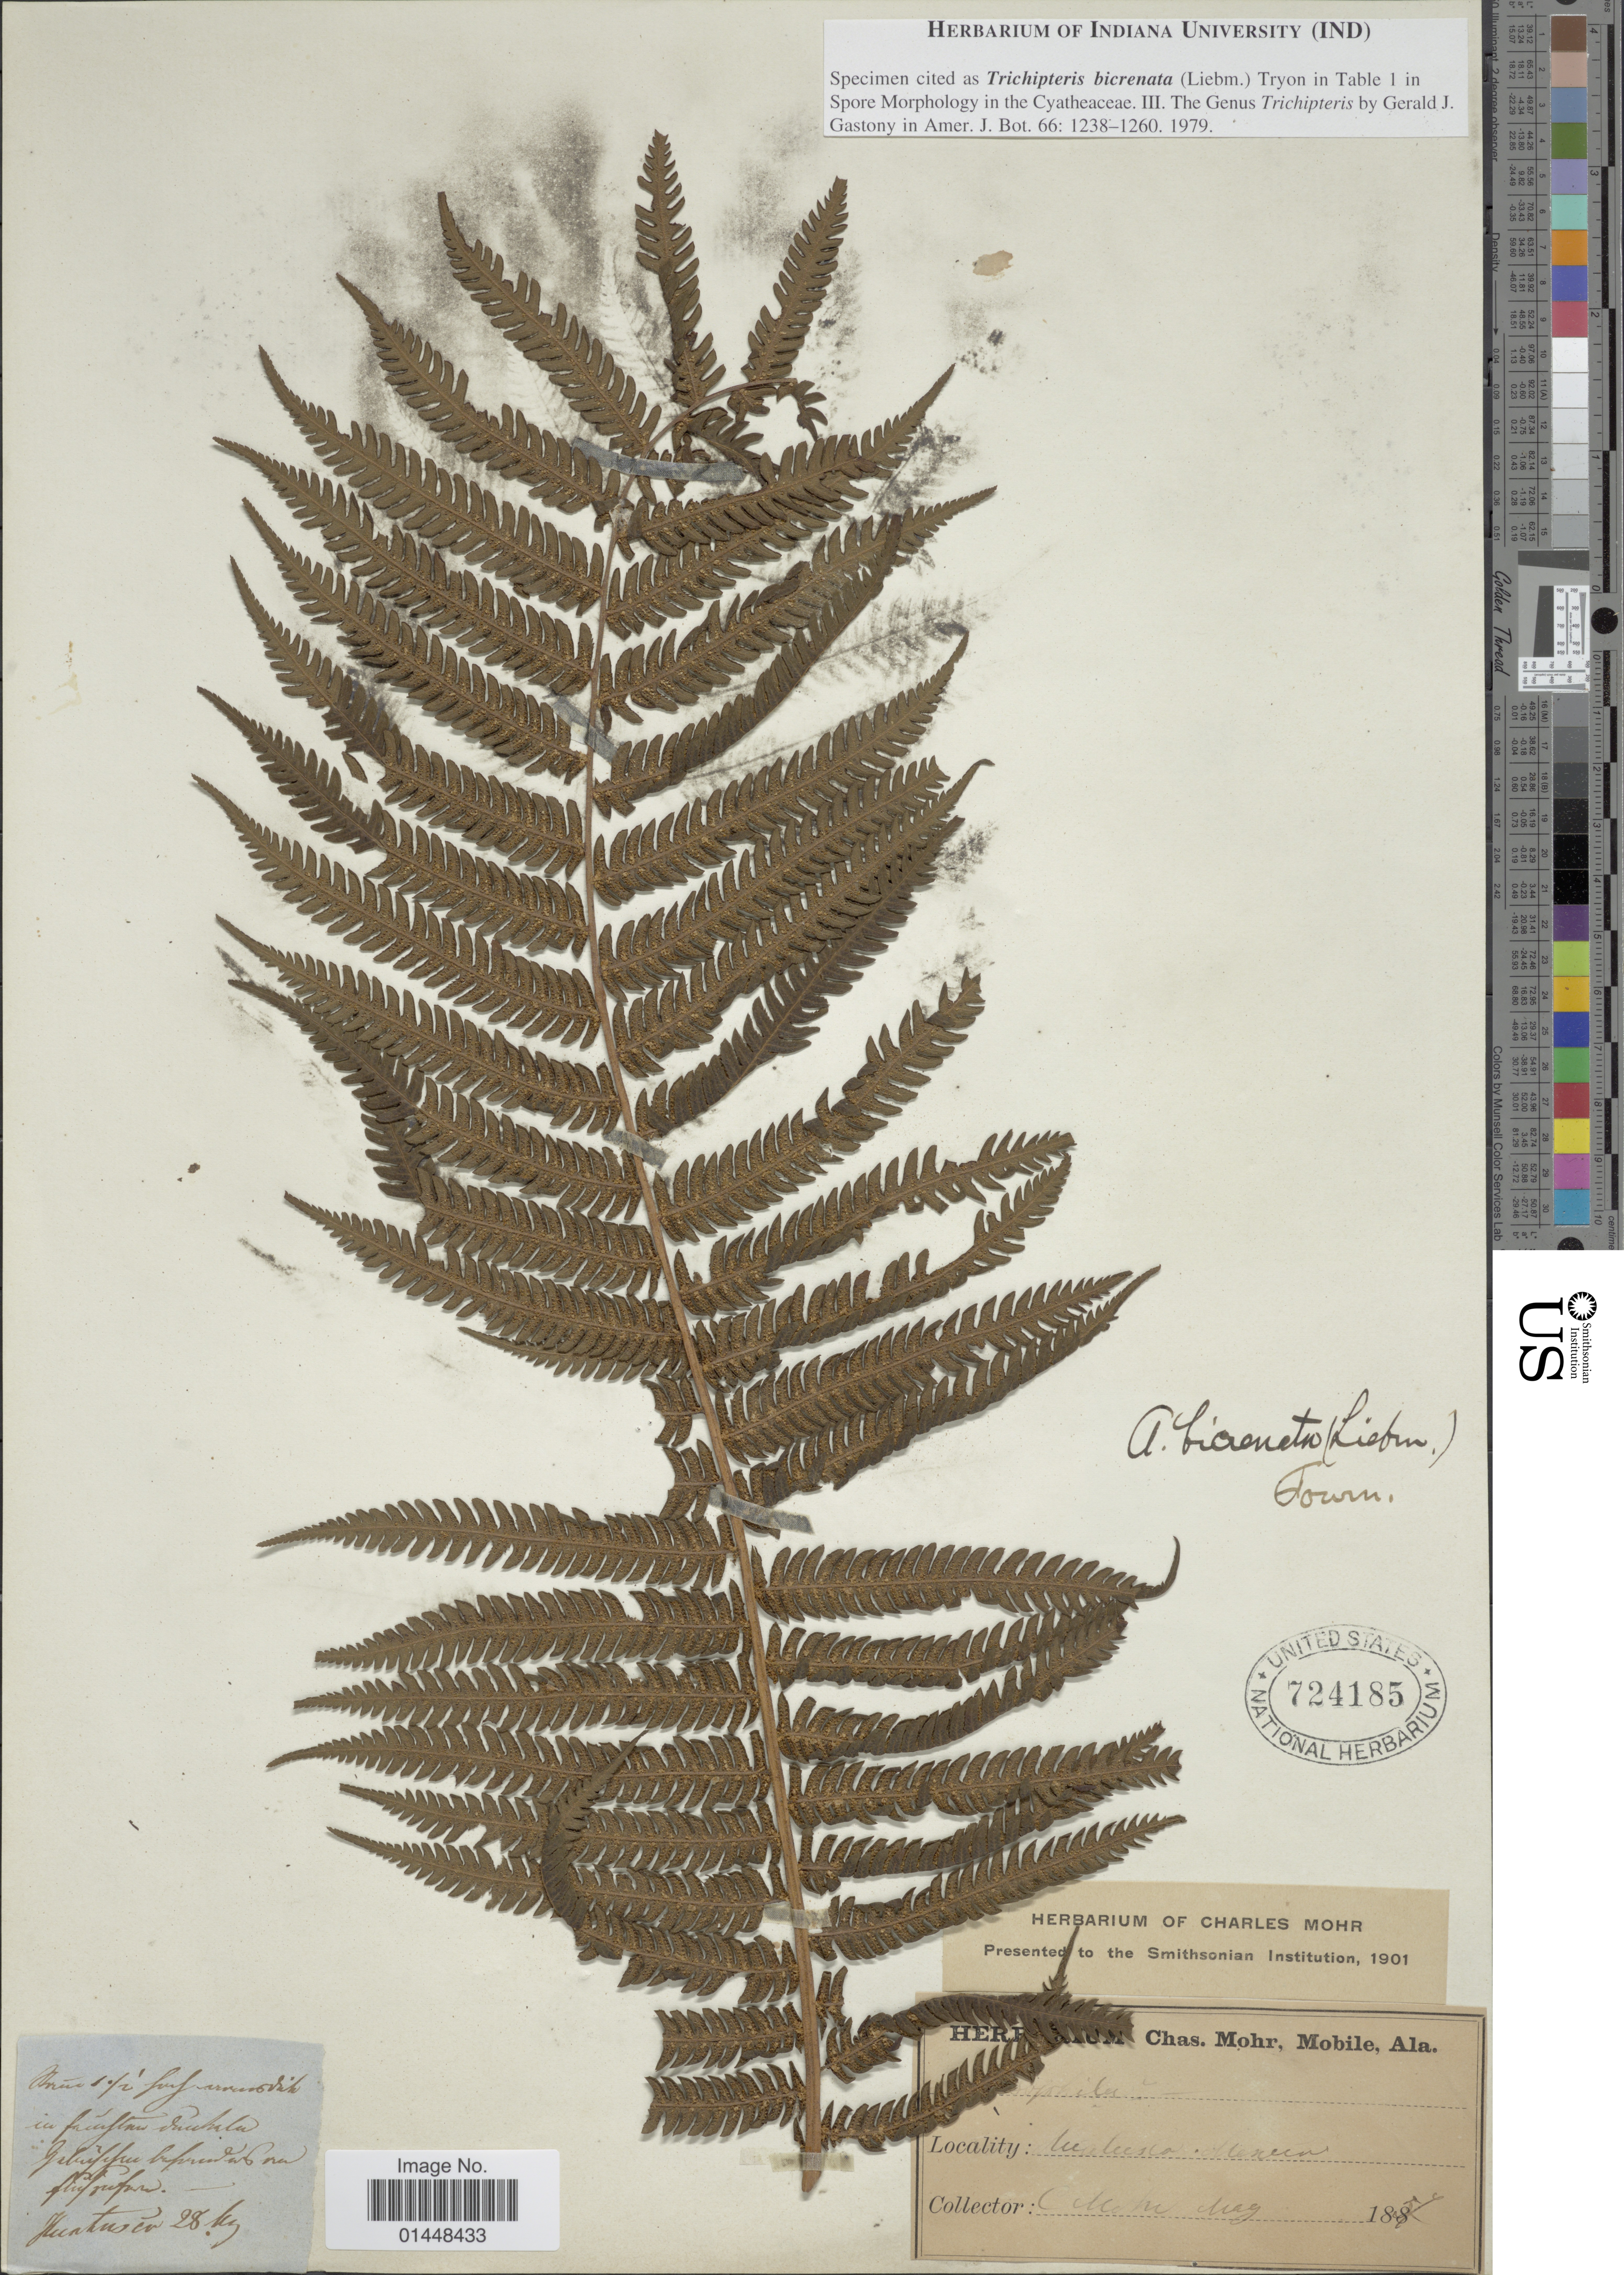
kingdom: Plantae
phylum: Tracheophyta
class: Polypodiopsida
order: Cyatheales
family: Cyatheaceae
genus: Cyathea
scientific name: Cyathea bicrenata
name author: Liebm.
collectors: C. T. Mohr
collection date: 1857-08-28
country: Mexico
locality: Huatusco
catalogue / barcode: US 724185